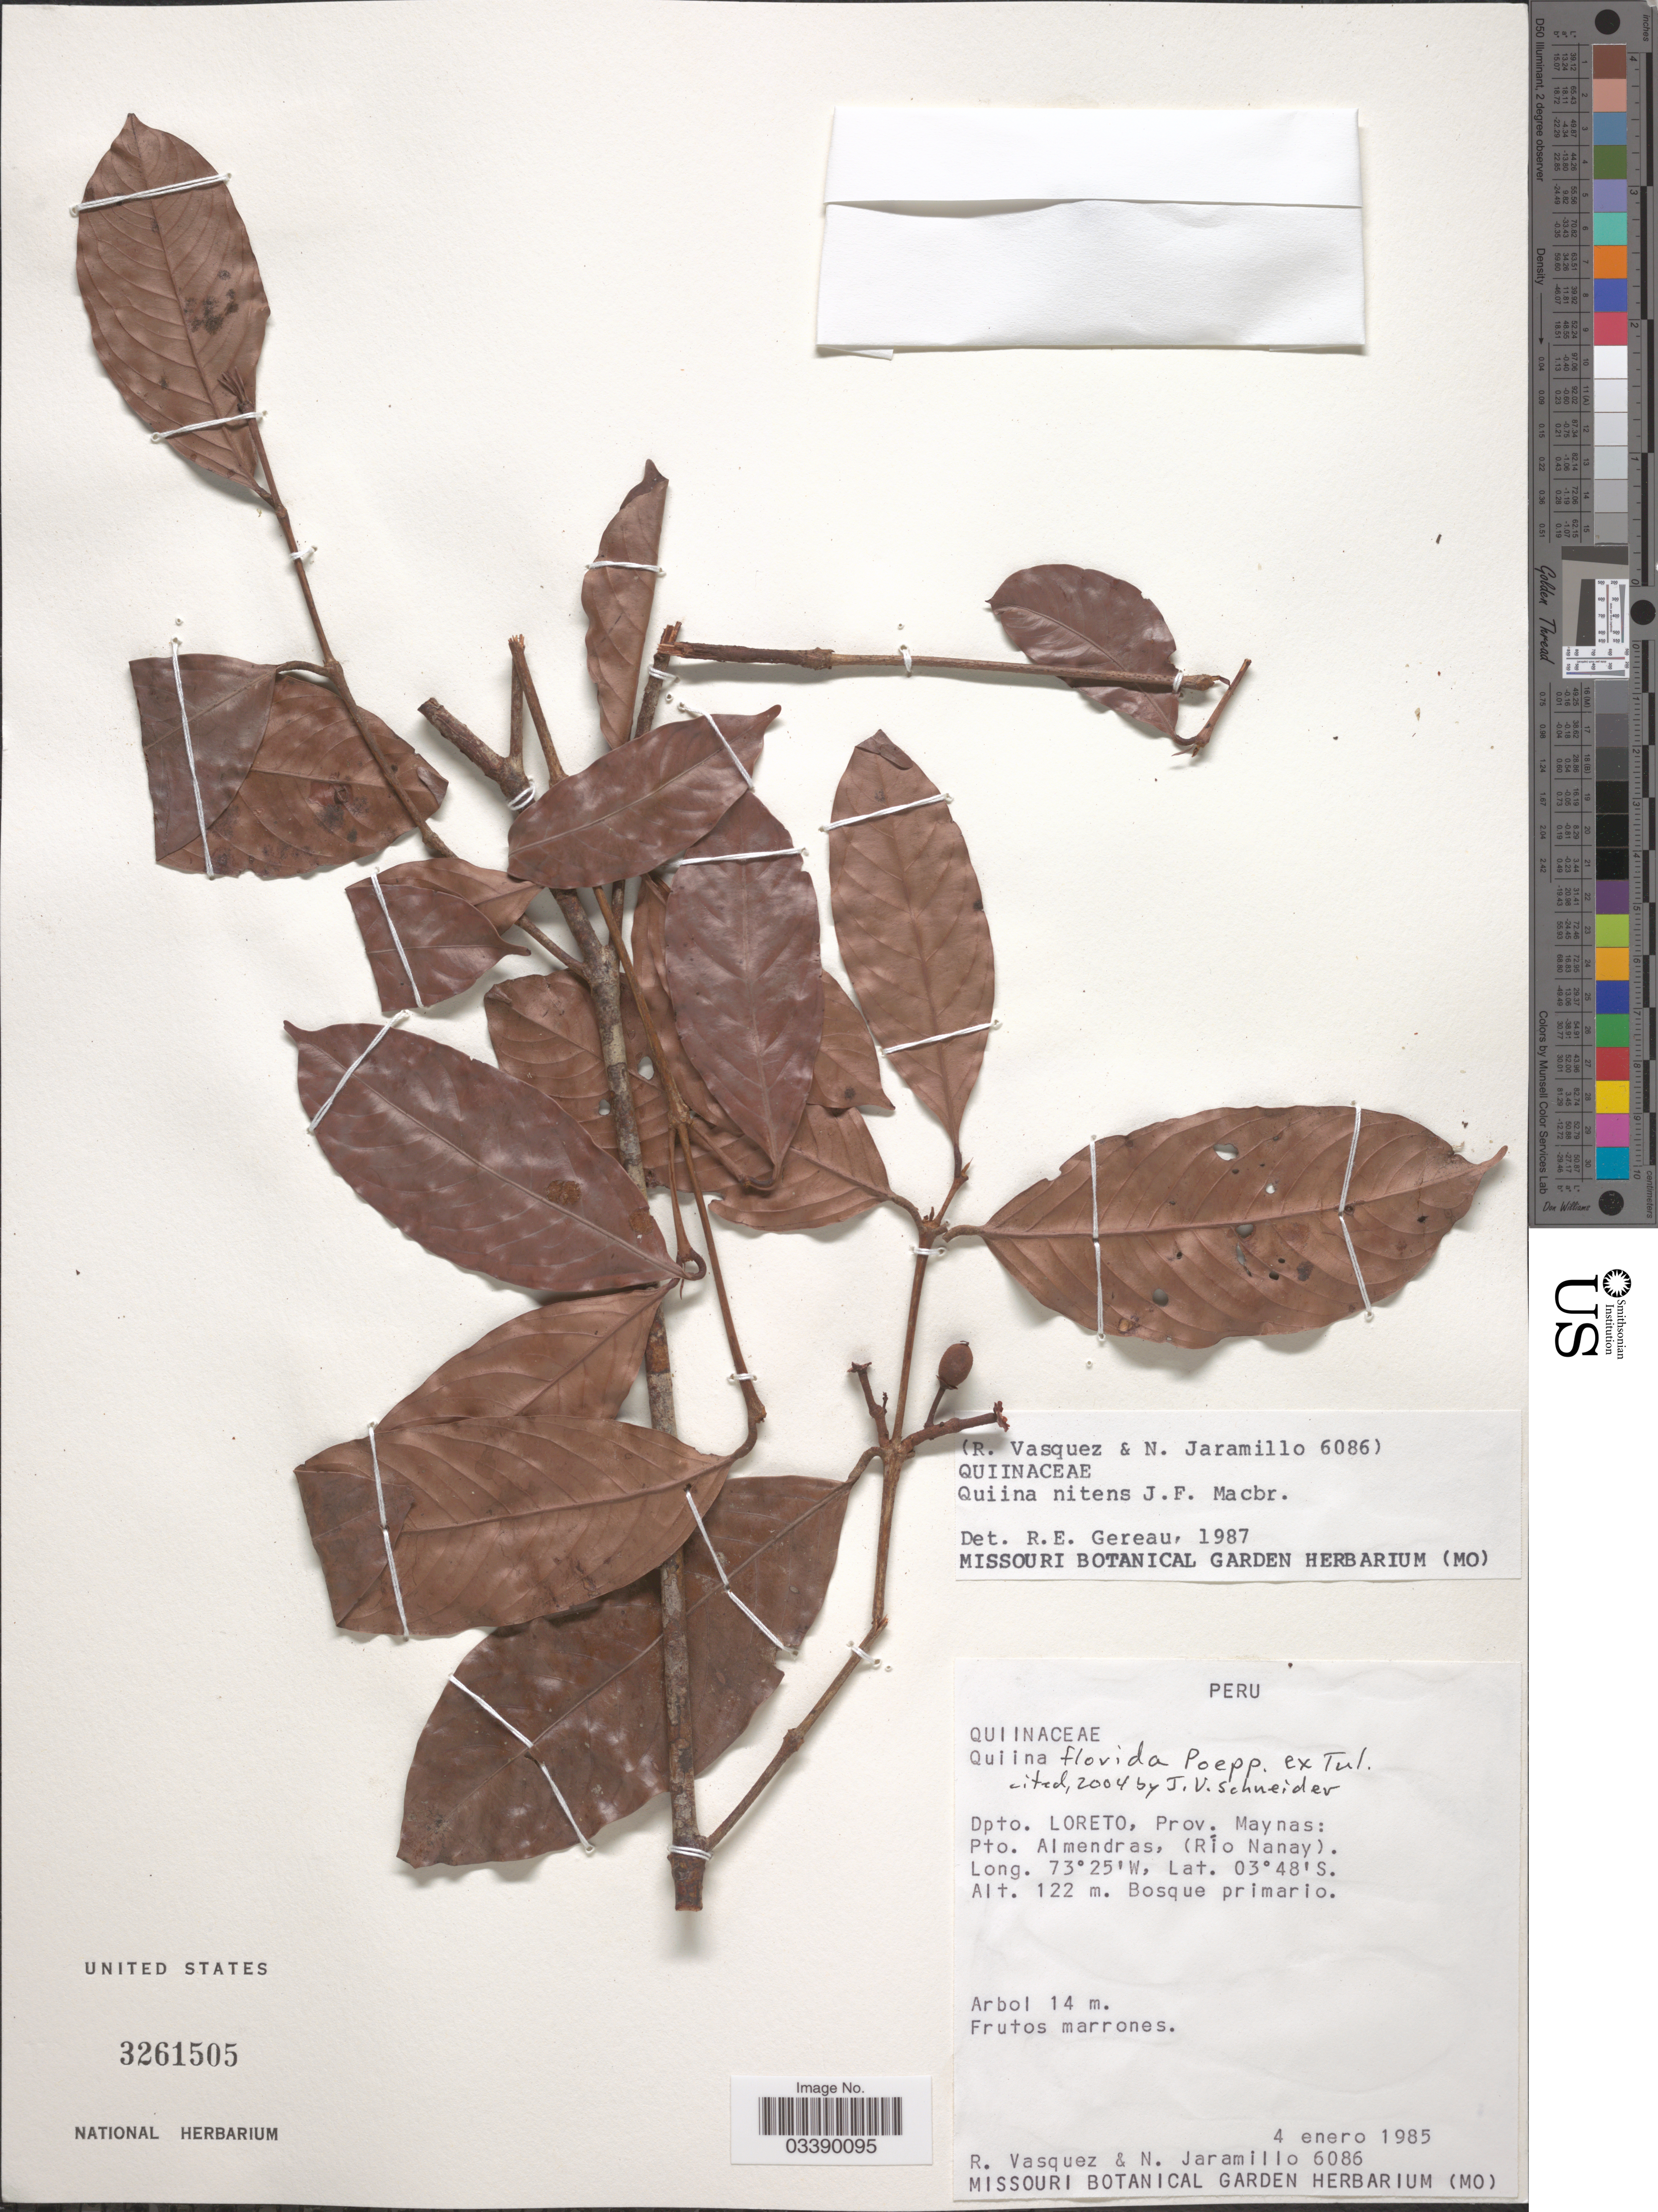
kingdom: Plantae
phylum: Tracheophyta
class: Magnoliopsida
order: Malpighiales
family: Quiinaceae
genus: Quiina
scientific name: Quiina florida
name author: Poepp. ex Tul.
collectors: R. Vasquez & N. Jaramillo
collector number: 6086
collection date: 1985-01-04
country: Peru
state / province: Loreto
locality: Dpto. Loreto, Prov. Maynas: Pto. Almendras, (Río Nanay).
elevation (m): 122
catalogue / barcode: US 3261505